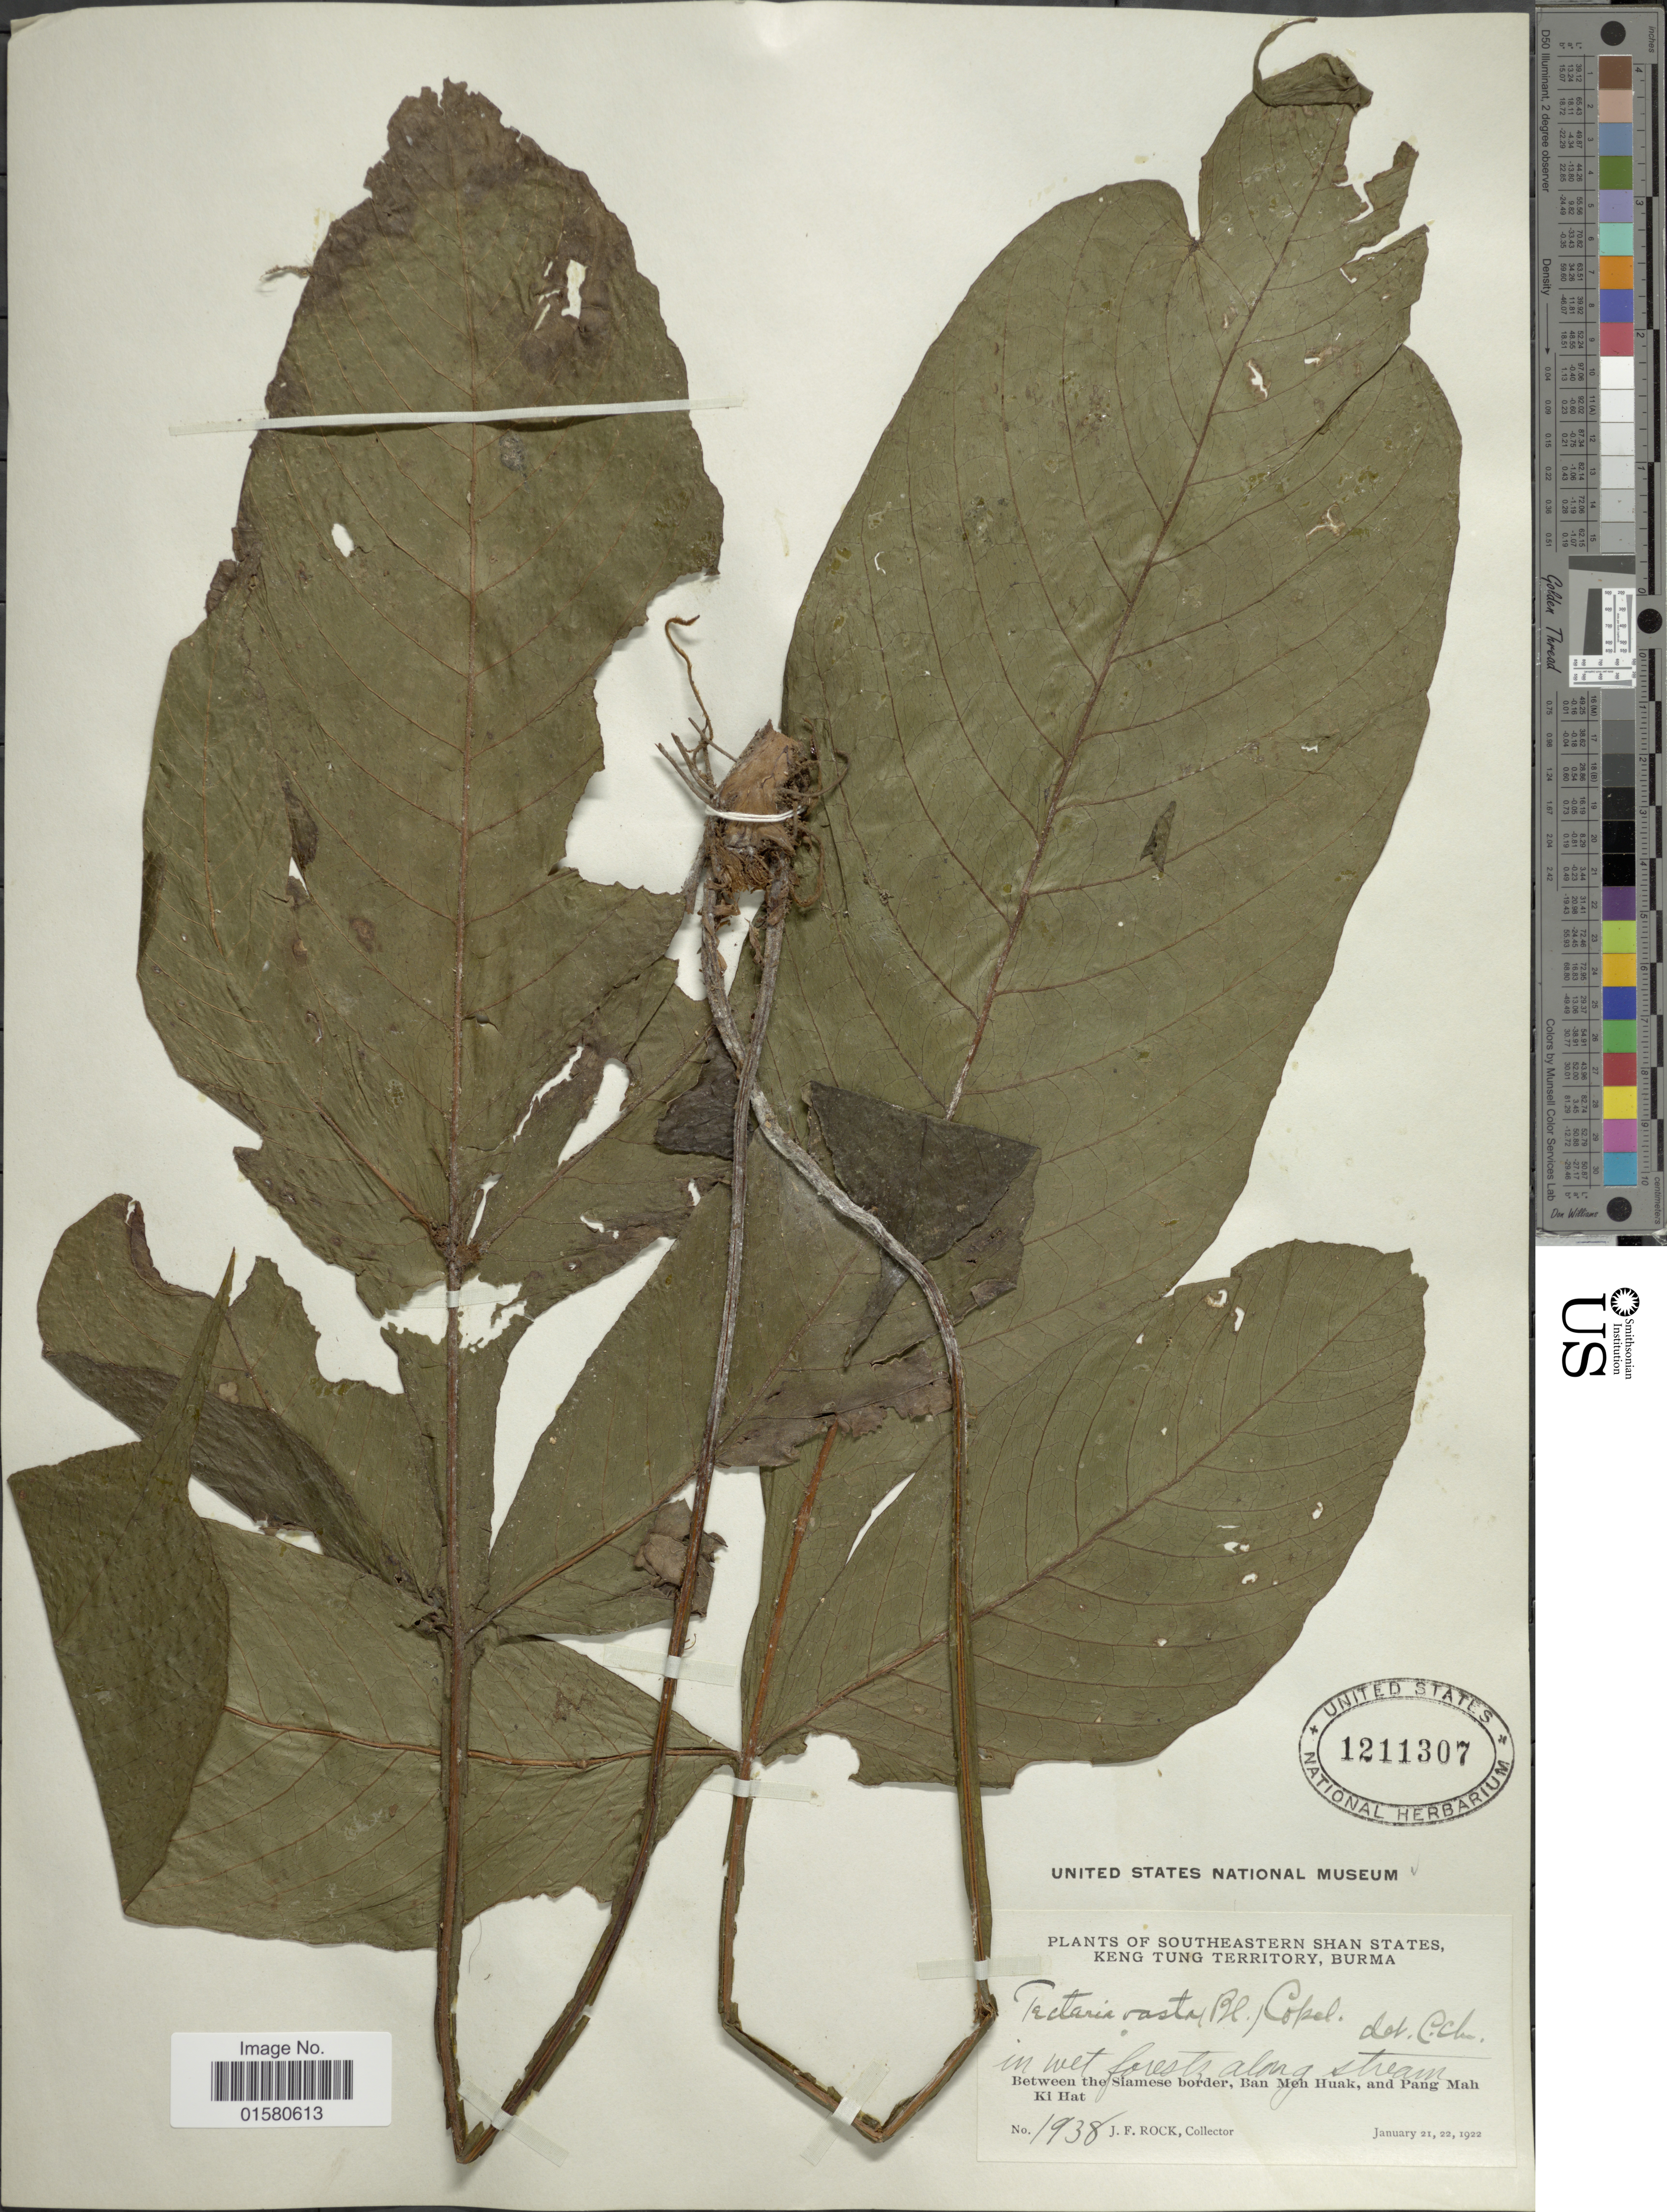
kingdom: Plantae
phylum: Tracheophyta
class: Polypodiopsida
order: Polypodiales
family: Tectariaceae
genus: Tectaria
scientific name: Tectaria vasta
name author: (Bedd.) Copel.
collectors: J. Rock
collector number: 1938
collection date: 1922-01-21/1922-01-22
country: Myanmar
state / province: Shan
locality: Southeastern Shan States. Keng Tung Territory, Burma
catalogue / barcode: US 1211307